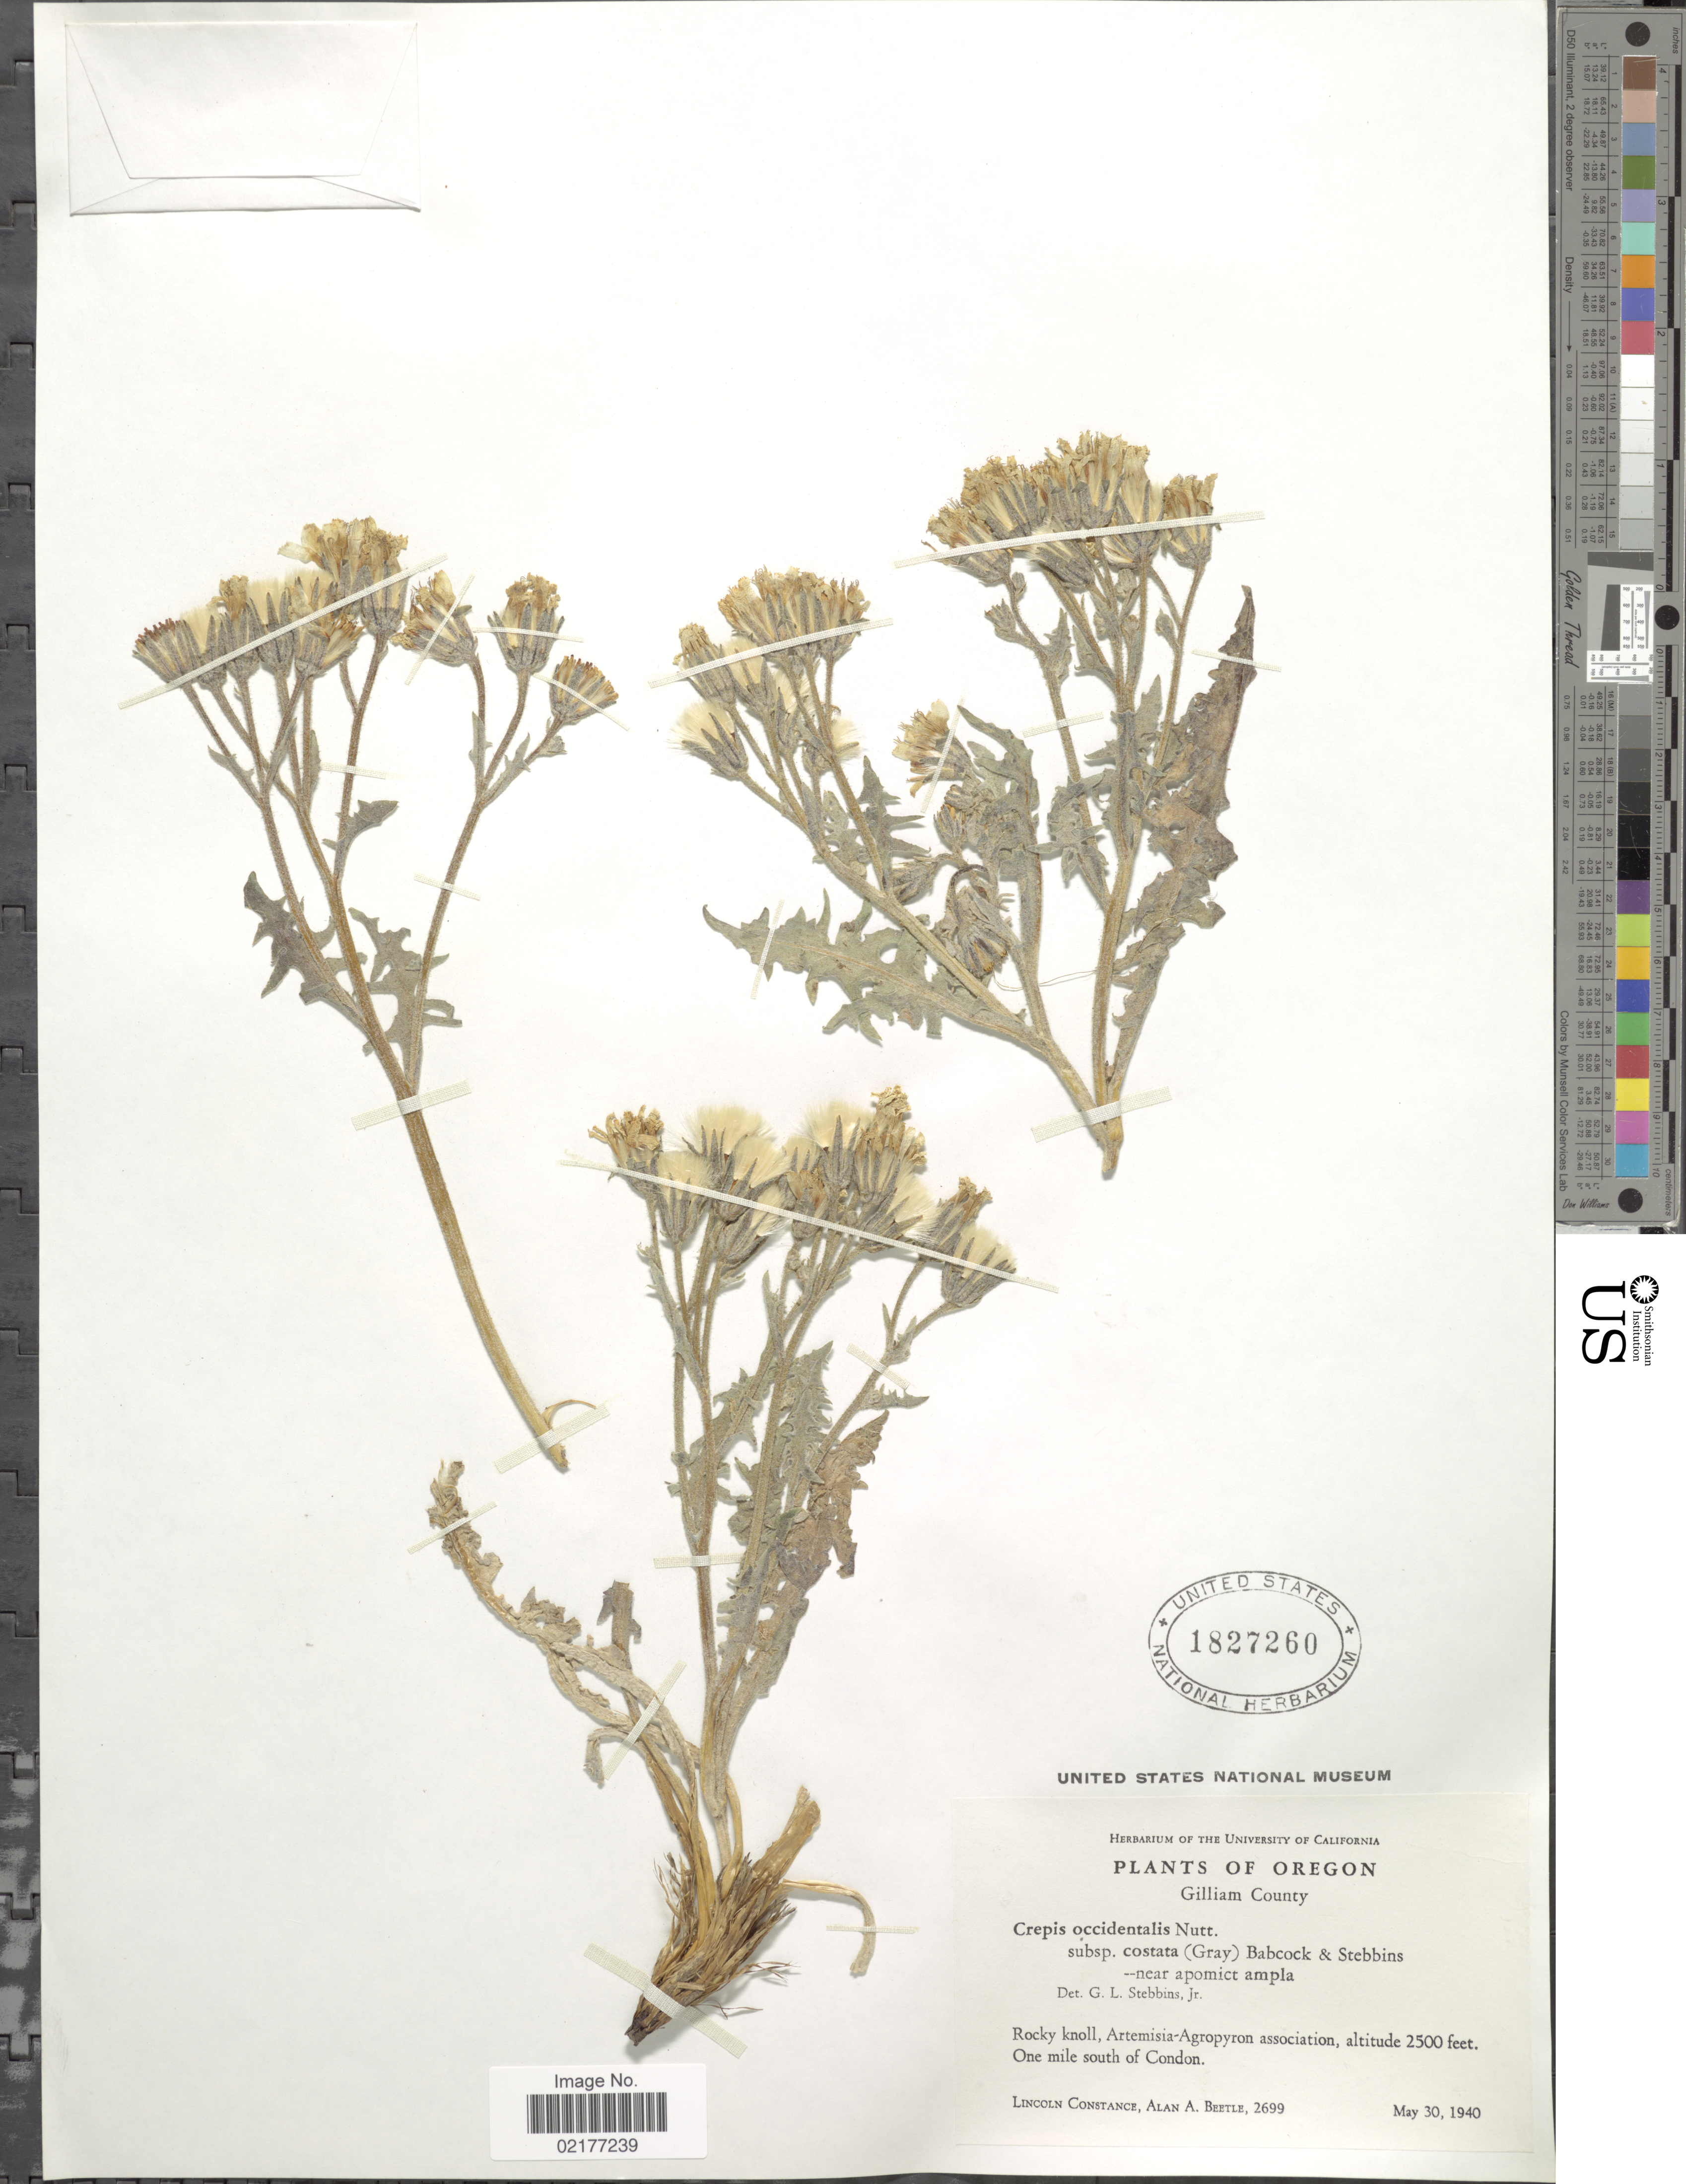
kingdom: Plantae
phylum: Tracheophyta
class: Magnoliopsida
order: Asterales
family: Asteraceae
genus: Crepis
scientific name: Crepis occidentalis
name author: Nutt.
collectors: L. Constance & A. A. Beetle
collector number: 2699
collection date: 1940-05-30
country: United States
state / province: Oregon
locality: Gilliam County, One mile south of Condon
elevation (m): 762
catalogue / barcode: US 1827260